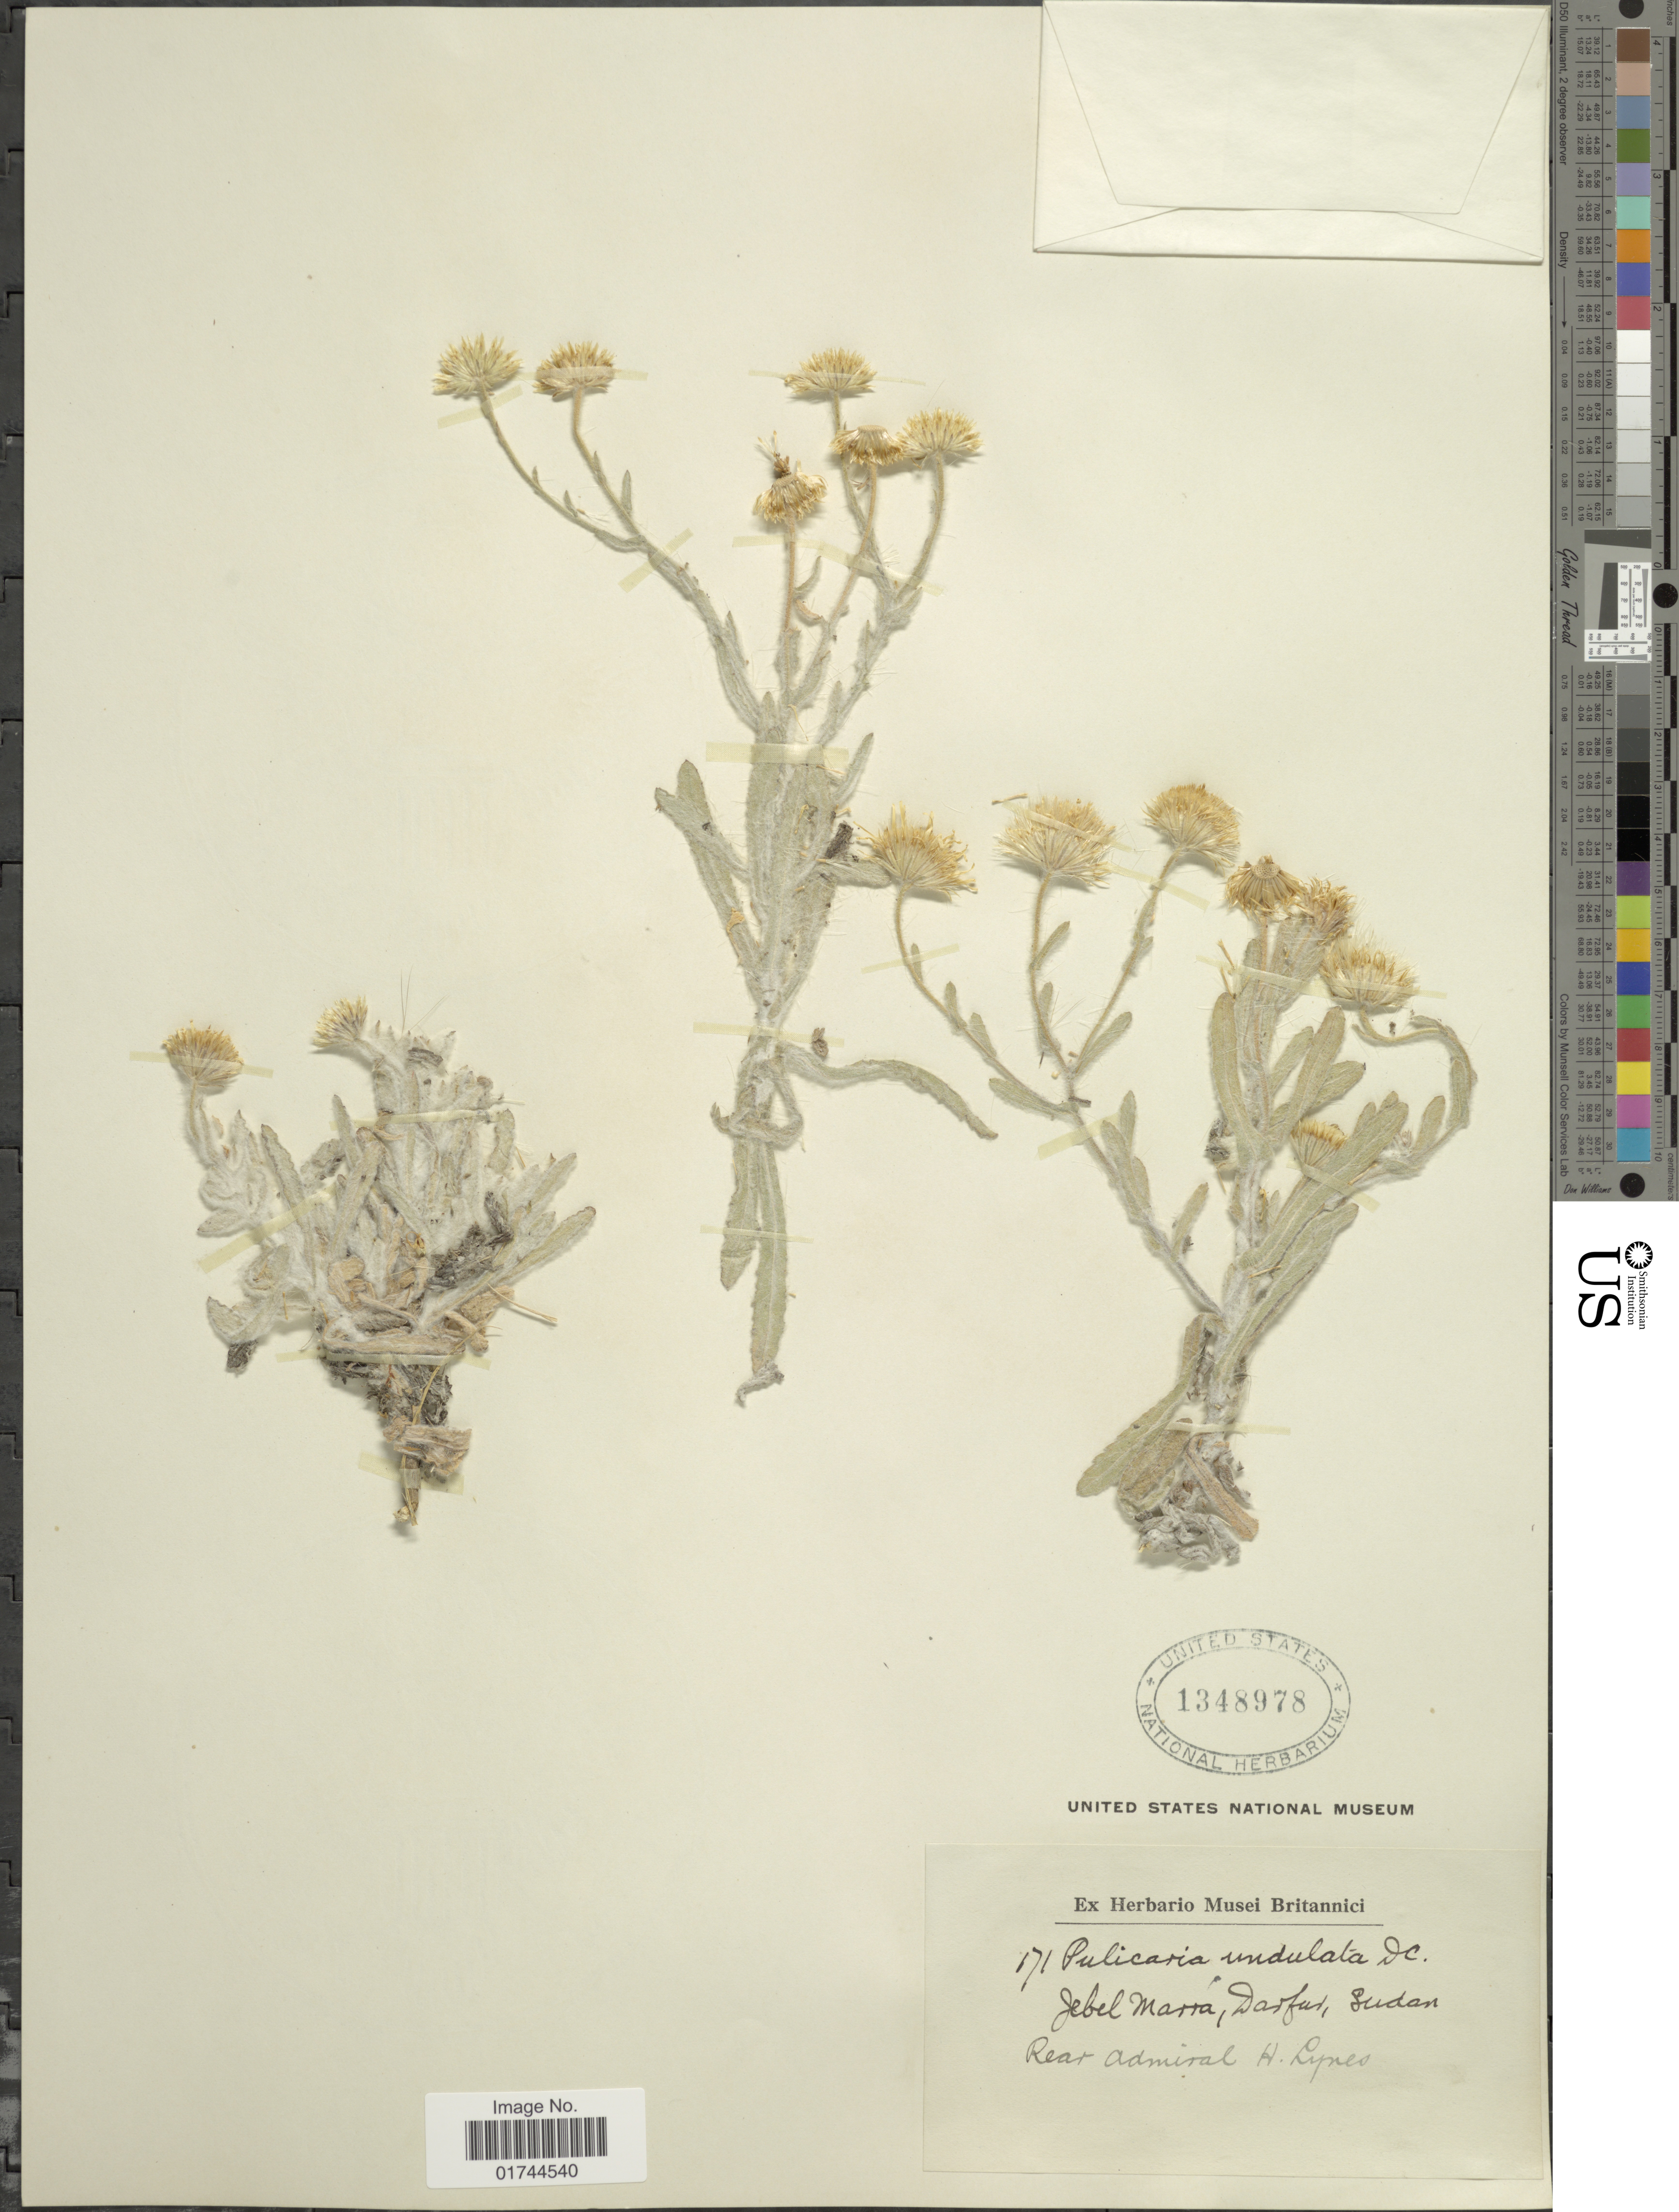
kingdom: Plantae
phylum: Tracheophyta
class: Magnoliopsida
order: Asterales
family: Asteraceae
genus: Pulicaria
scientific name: Pulicaria incisa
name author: (Lam.) DC.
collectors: H. Lynes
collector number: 171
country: Sudan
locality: Jebel Marra, Darfur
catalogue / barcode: US 1348978